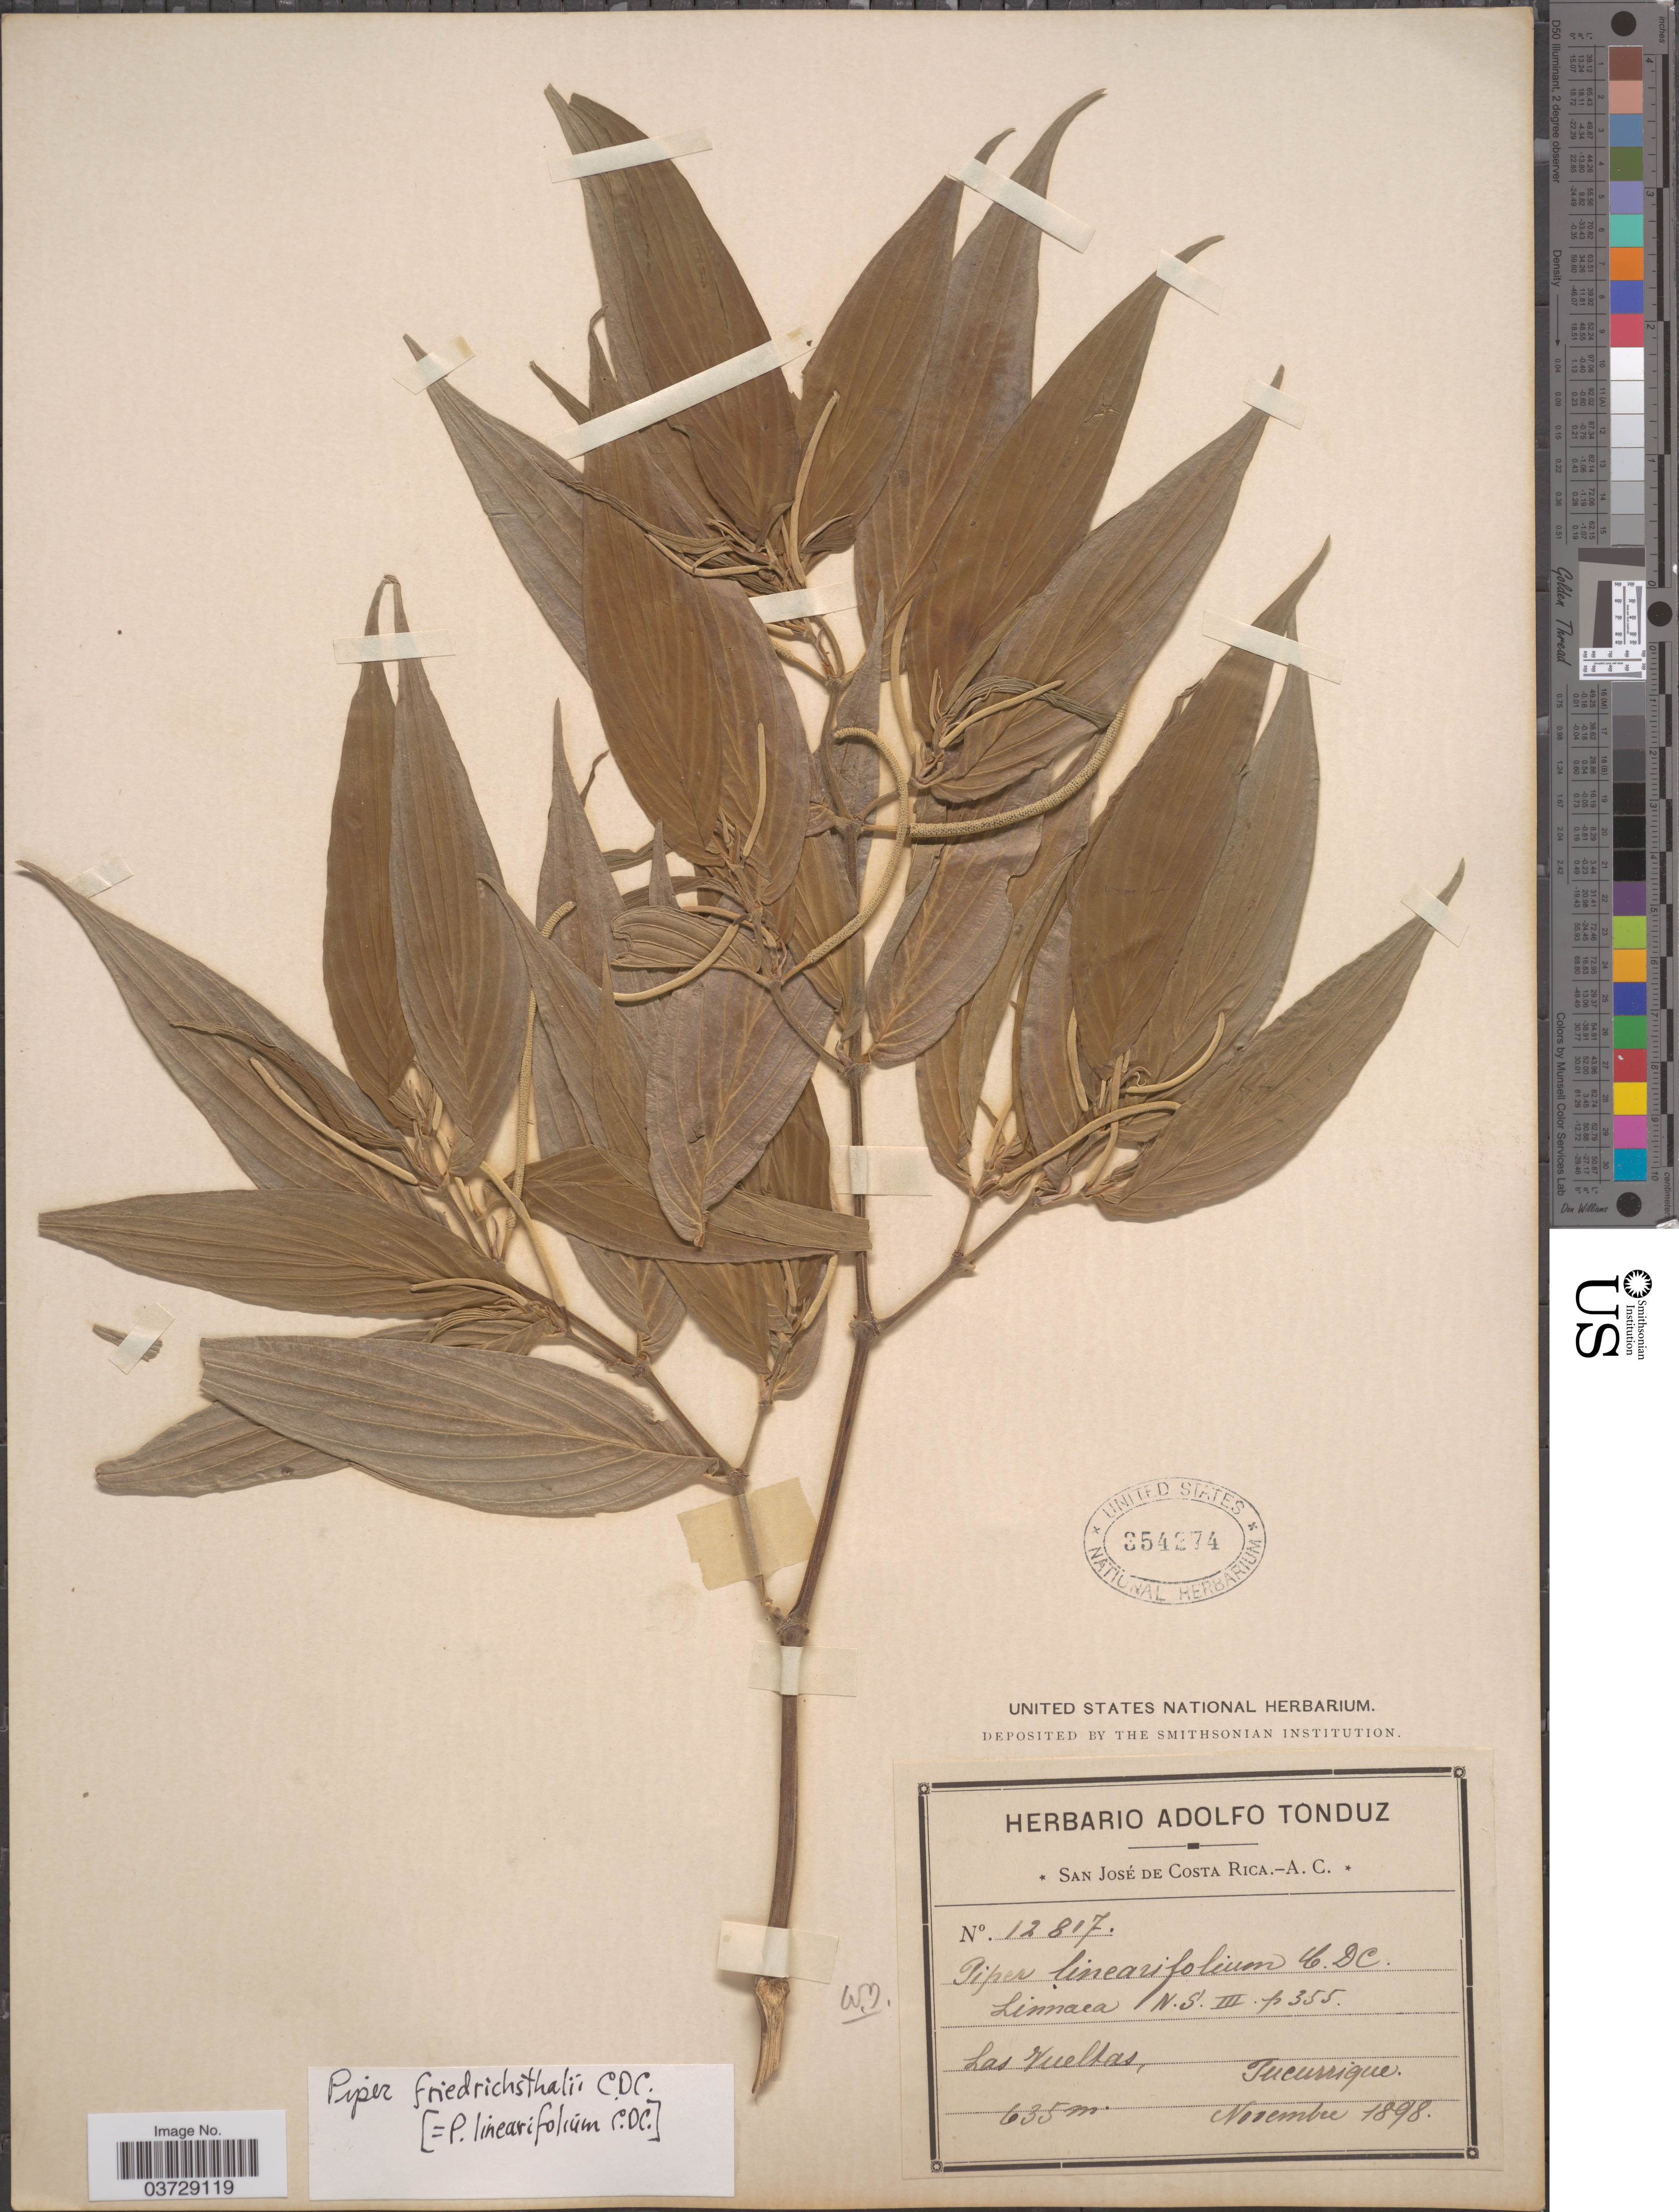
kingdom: Plantae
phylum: Tracheophyta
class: Magnoliopsida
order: Piperales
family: Piperaceae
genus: Piper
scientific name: Piper friedrichsthalii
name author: C. DC.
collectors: ex Herb. Adolfo Tonduz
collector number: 12817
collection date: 1898-11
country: Costa Rica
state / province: San José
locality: Las Vueltas, Tucurrique.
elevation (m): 635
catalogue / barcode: US 354274